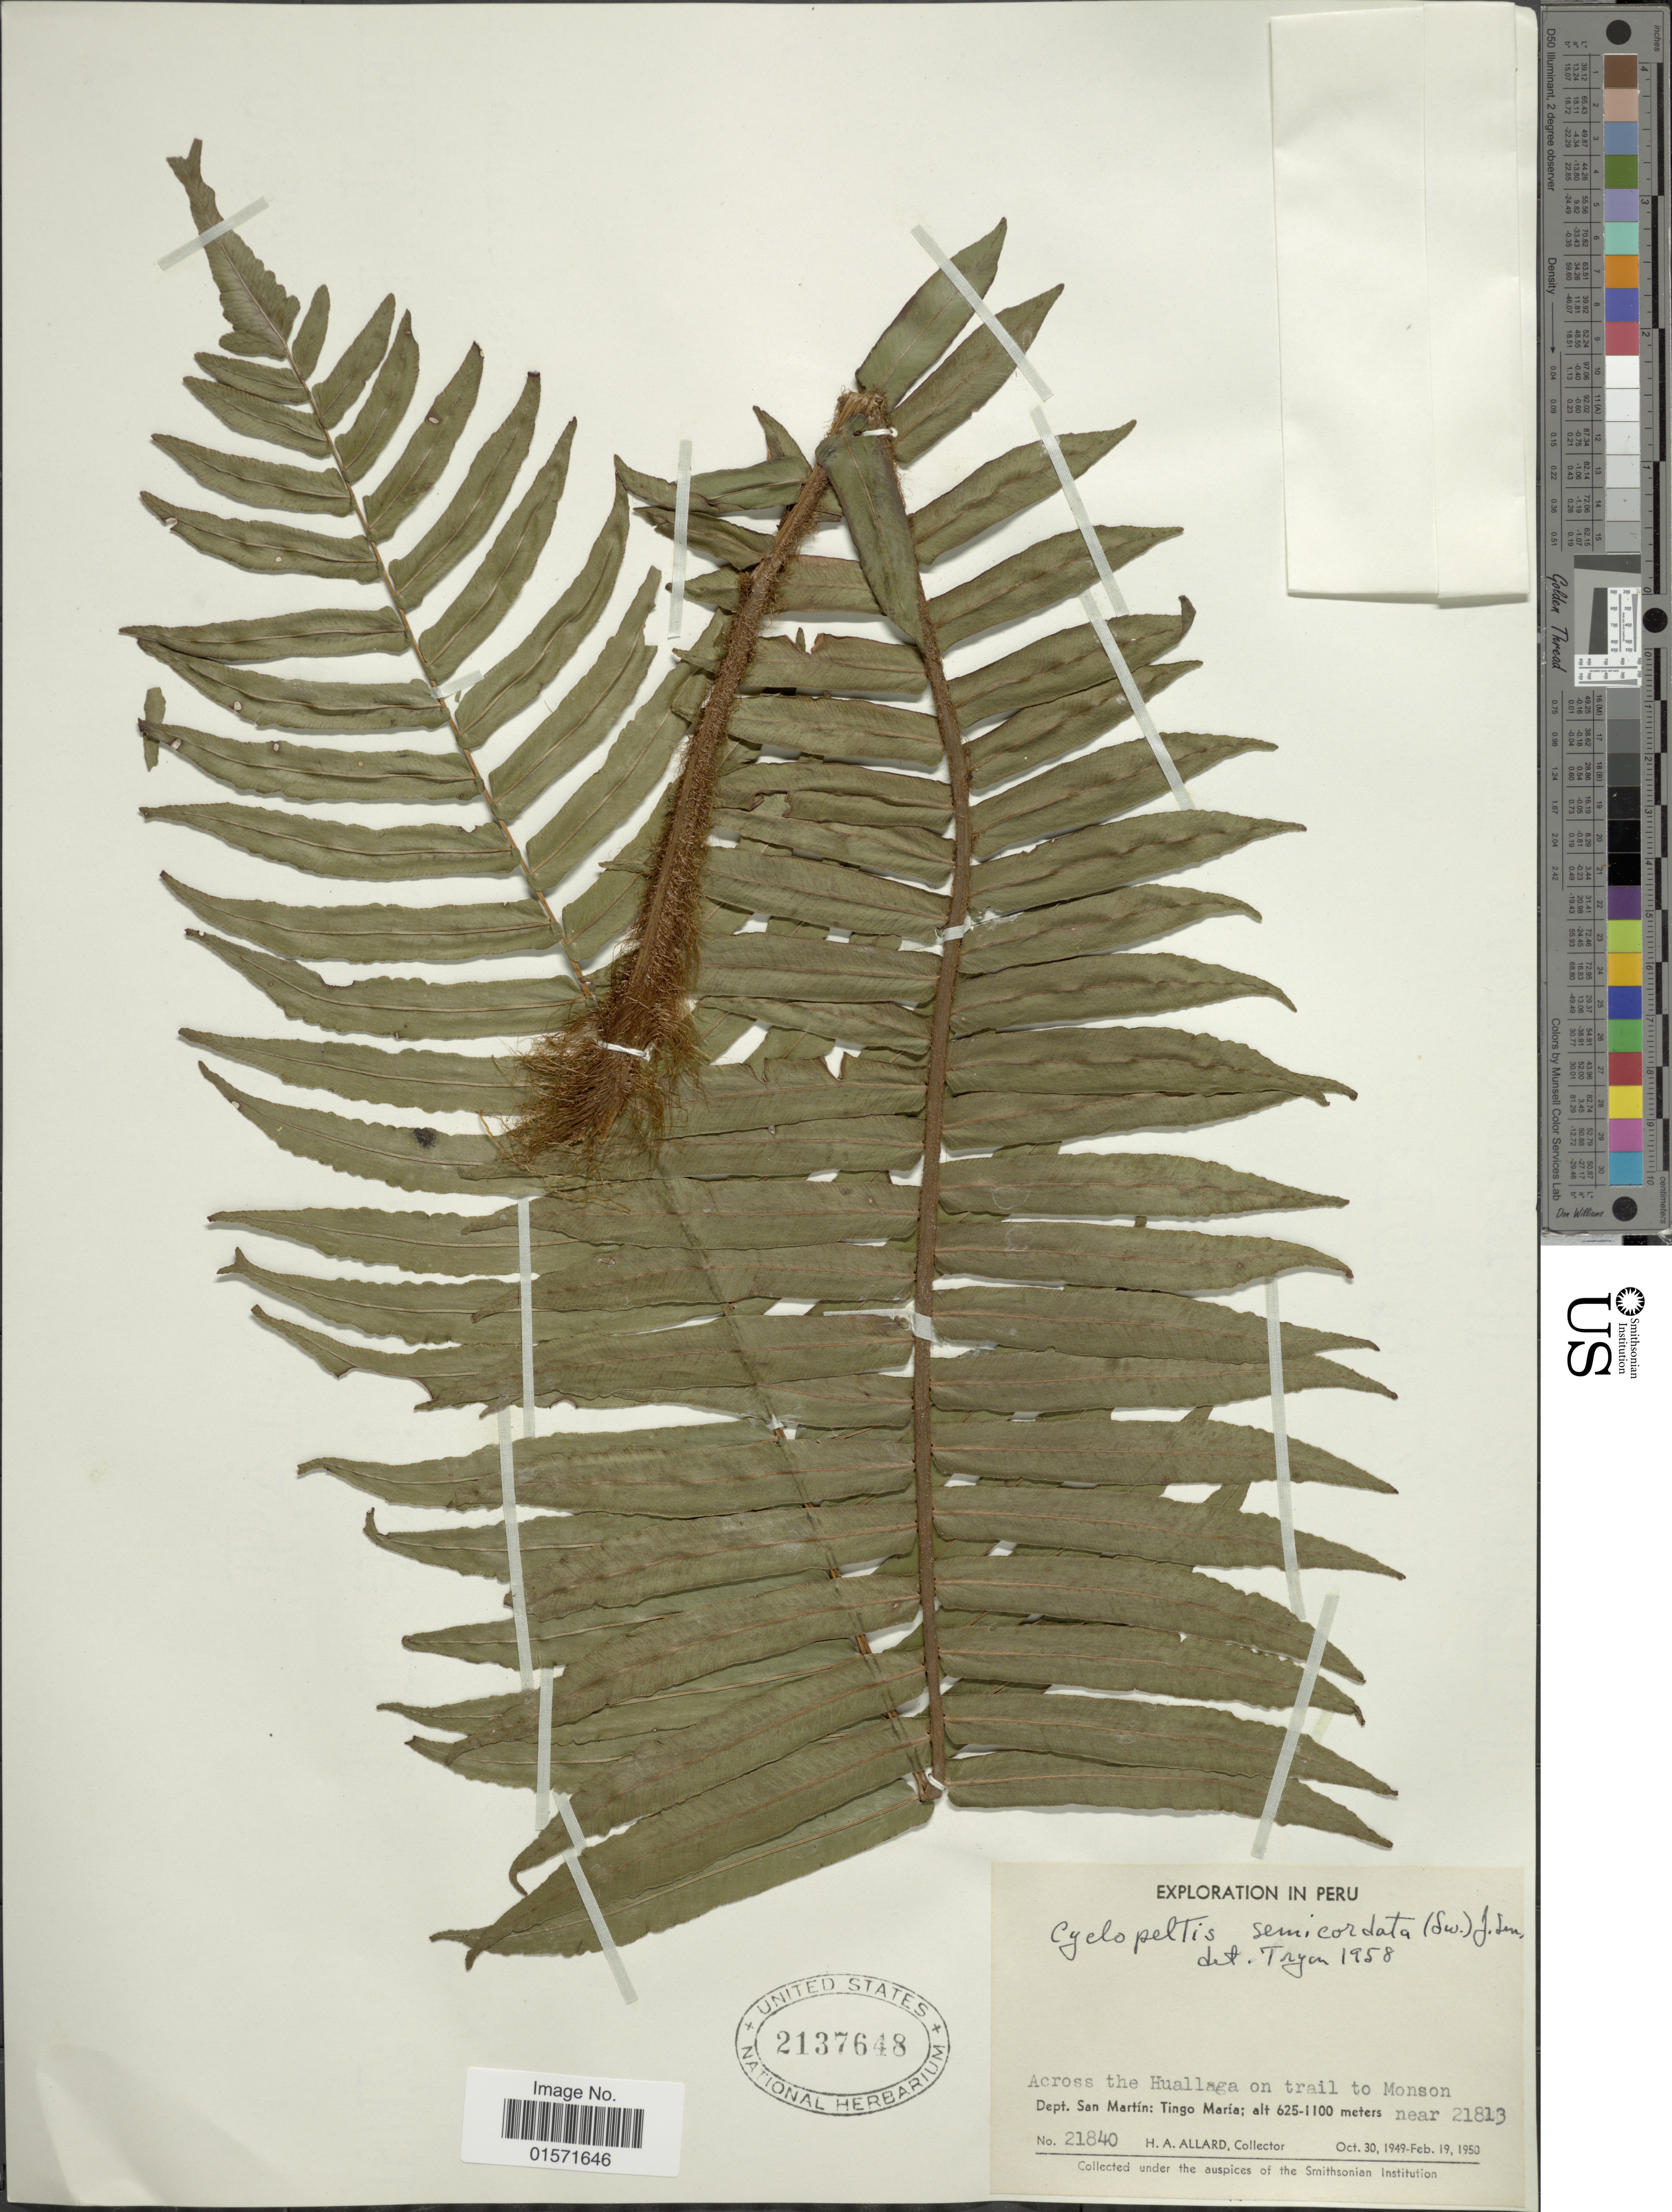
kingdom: Plantae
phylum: Tracheophyta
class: Polypodiopsida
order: Polypodiales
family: Lomariopsidaceae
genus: Cyclopeltis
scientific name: Cyclopeltis semicordata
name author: (Sw.) J. Sm.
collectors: A. H. Allard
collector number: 21840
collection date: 1949-10-30/1950-02-19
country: Peru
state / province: San Martín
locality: Across the Huallaga on trail to Monson. Dept. san Martin: Tingo Maria, nea 21813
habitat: across the river on trail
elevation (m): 625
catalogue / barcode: US 2137648